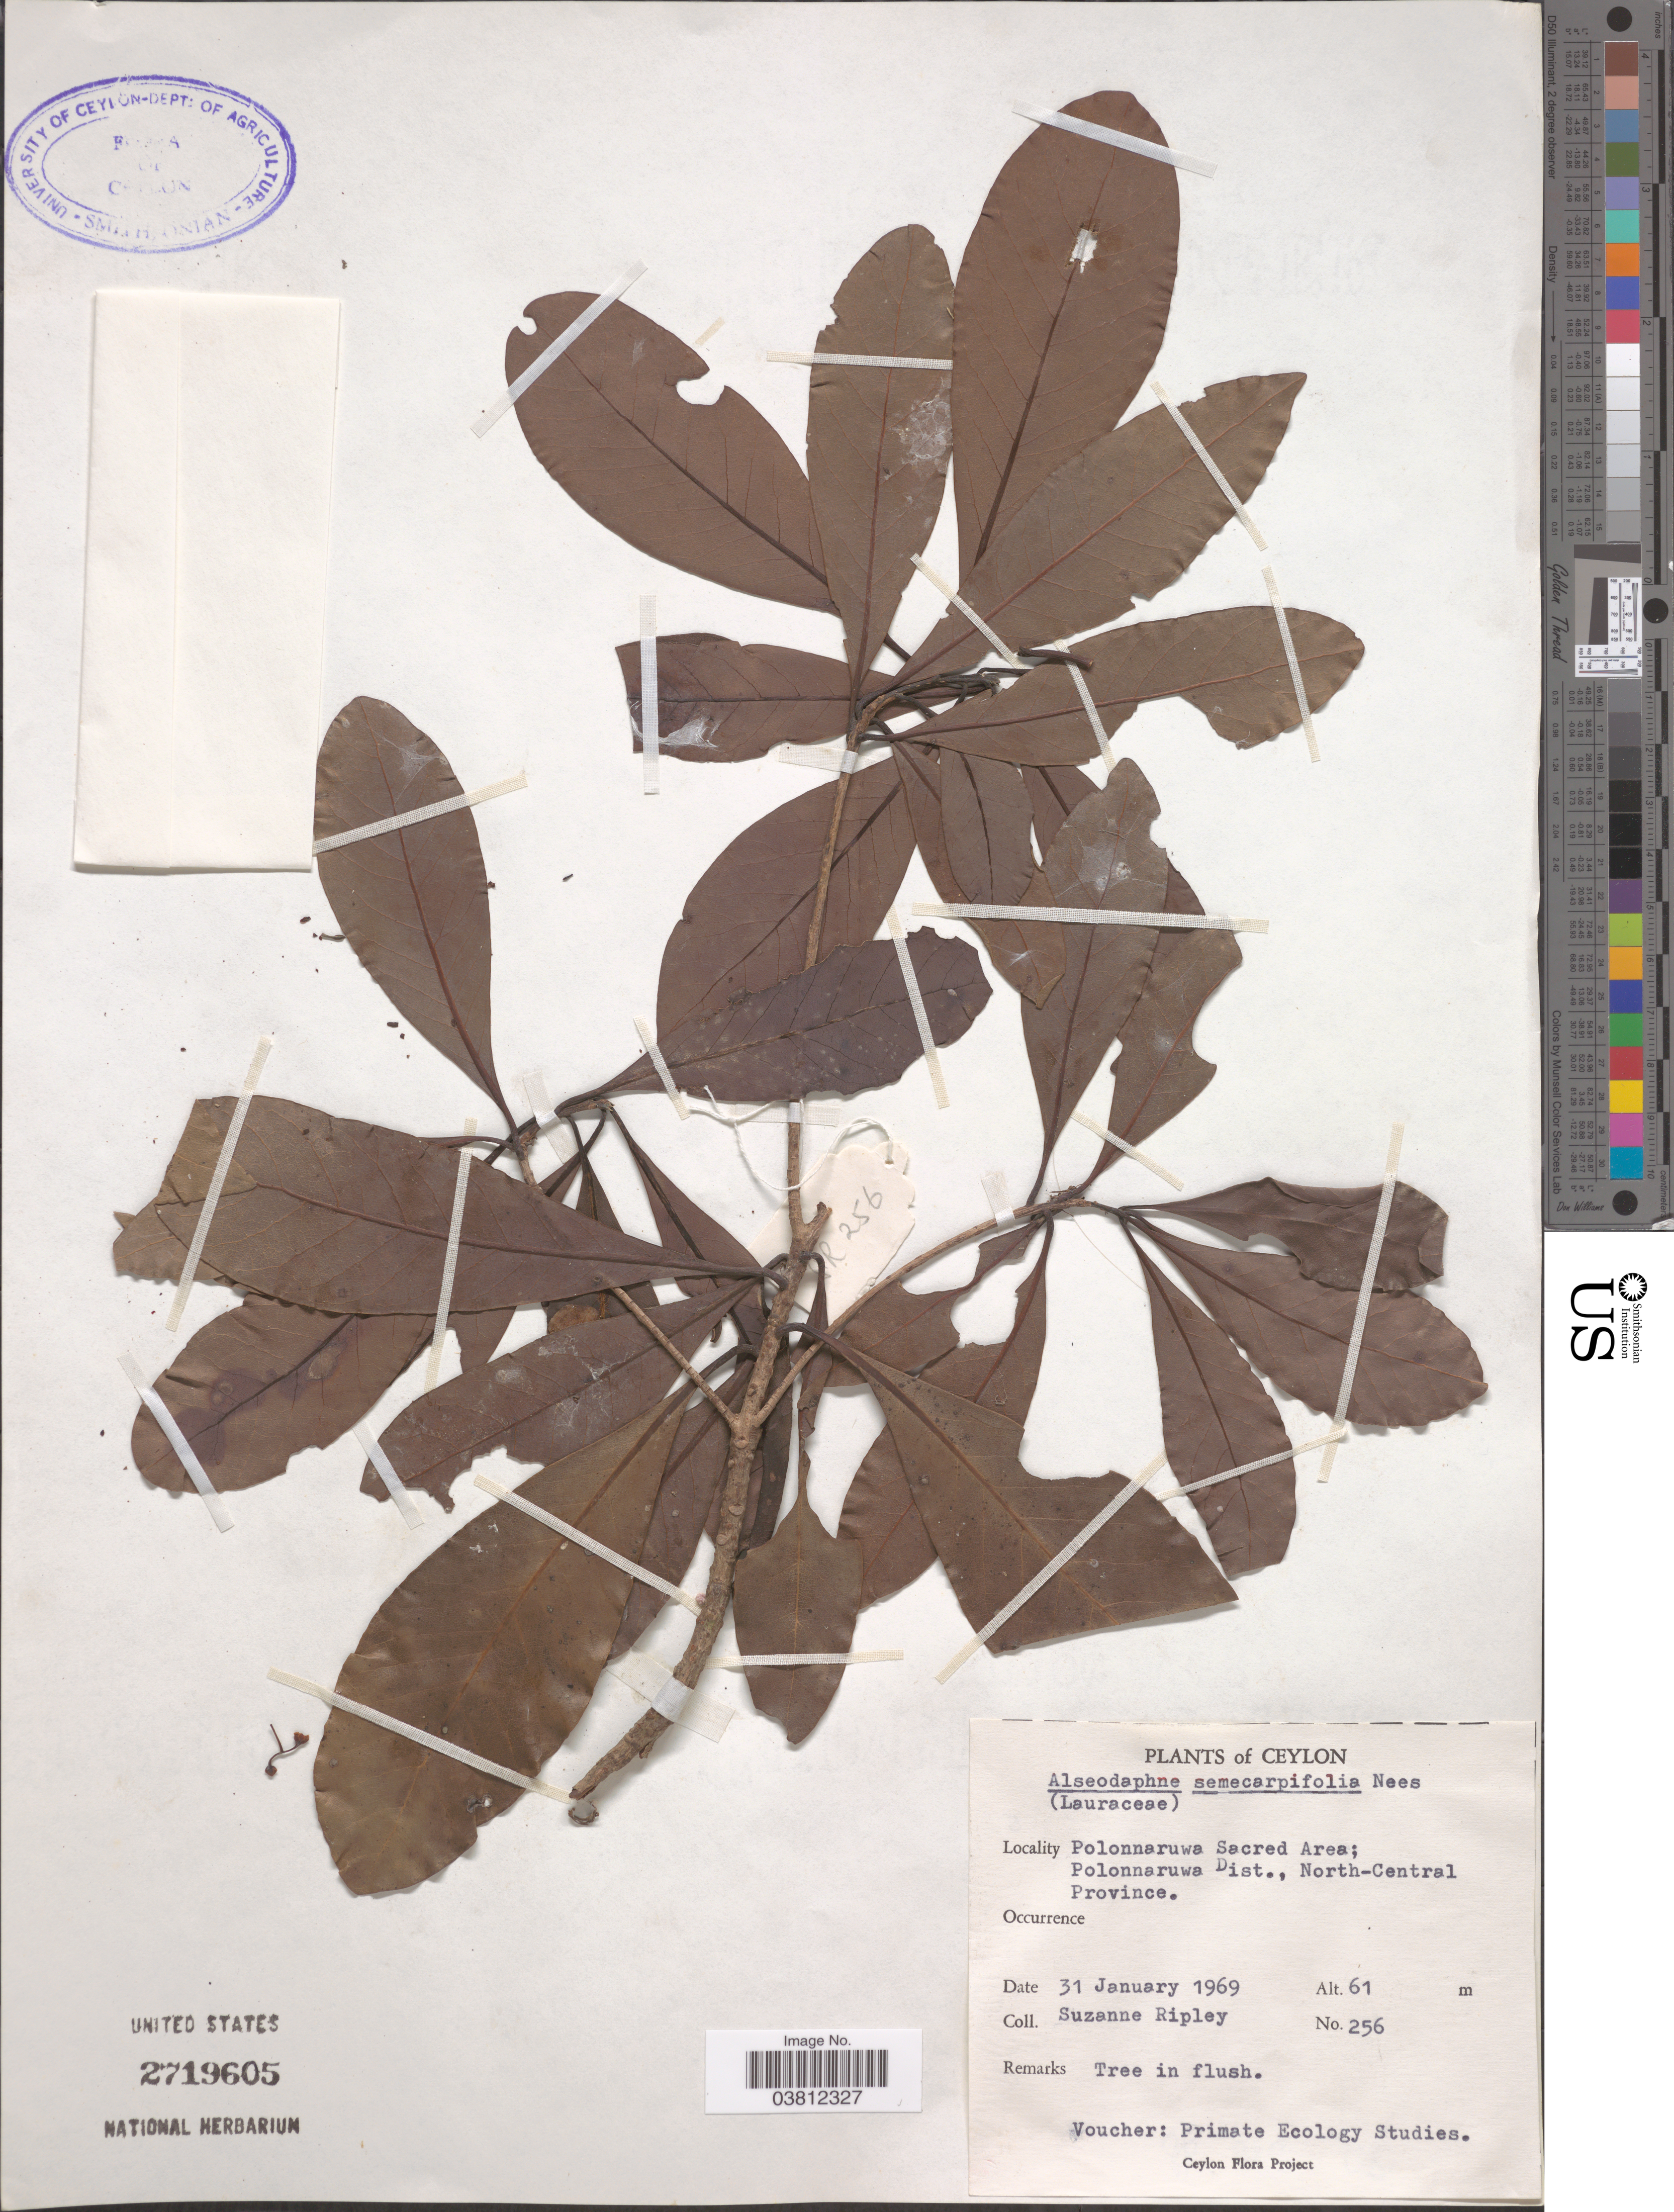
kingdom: Plantae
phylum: Tracheophyta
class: Magnoliopsida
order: Laurales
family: Lauraceae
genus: Alseodaphne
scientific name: Alseodaphne semecarpifolia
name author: Nees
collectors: S. Ripley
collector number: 256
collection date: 1969-01-31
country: Sri Lanka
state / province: North Central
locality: Ceylon. Polonnaruwa Sacred Area; Polonnaruwa Dist.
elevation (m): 61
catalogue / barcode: US 2719605